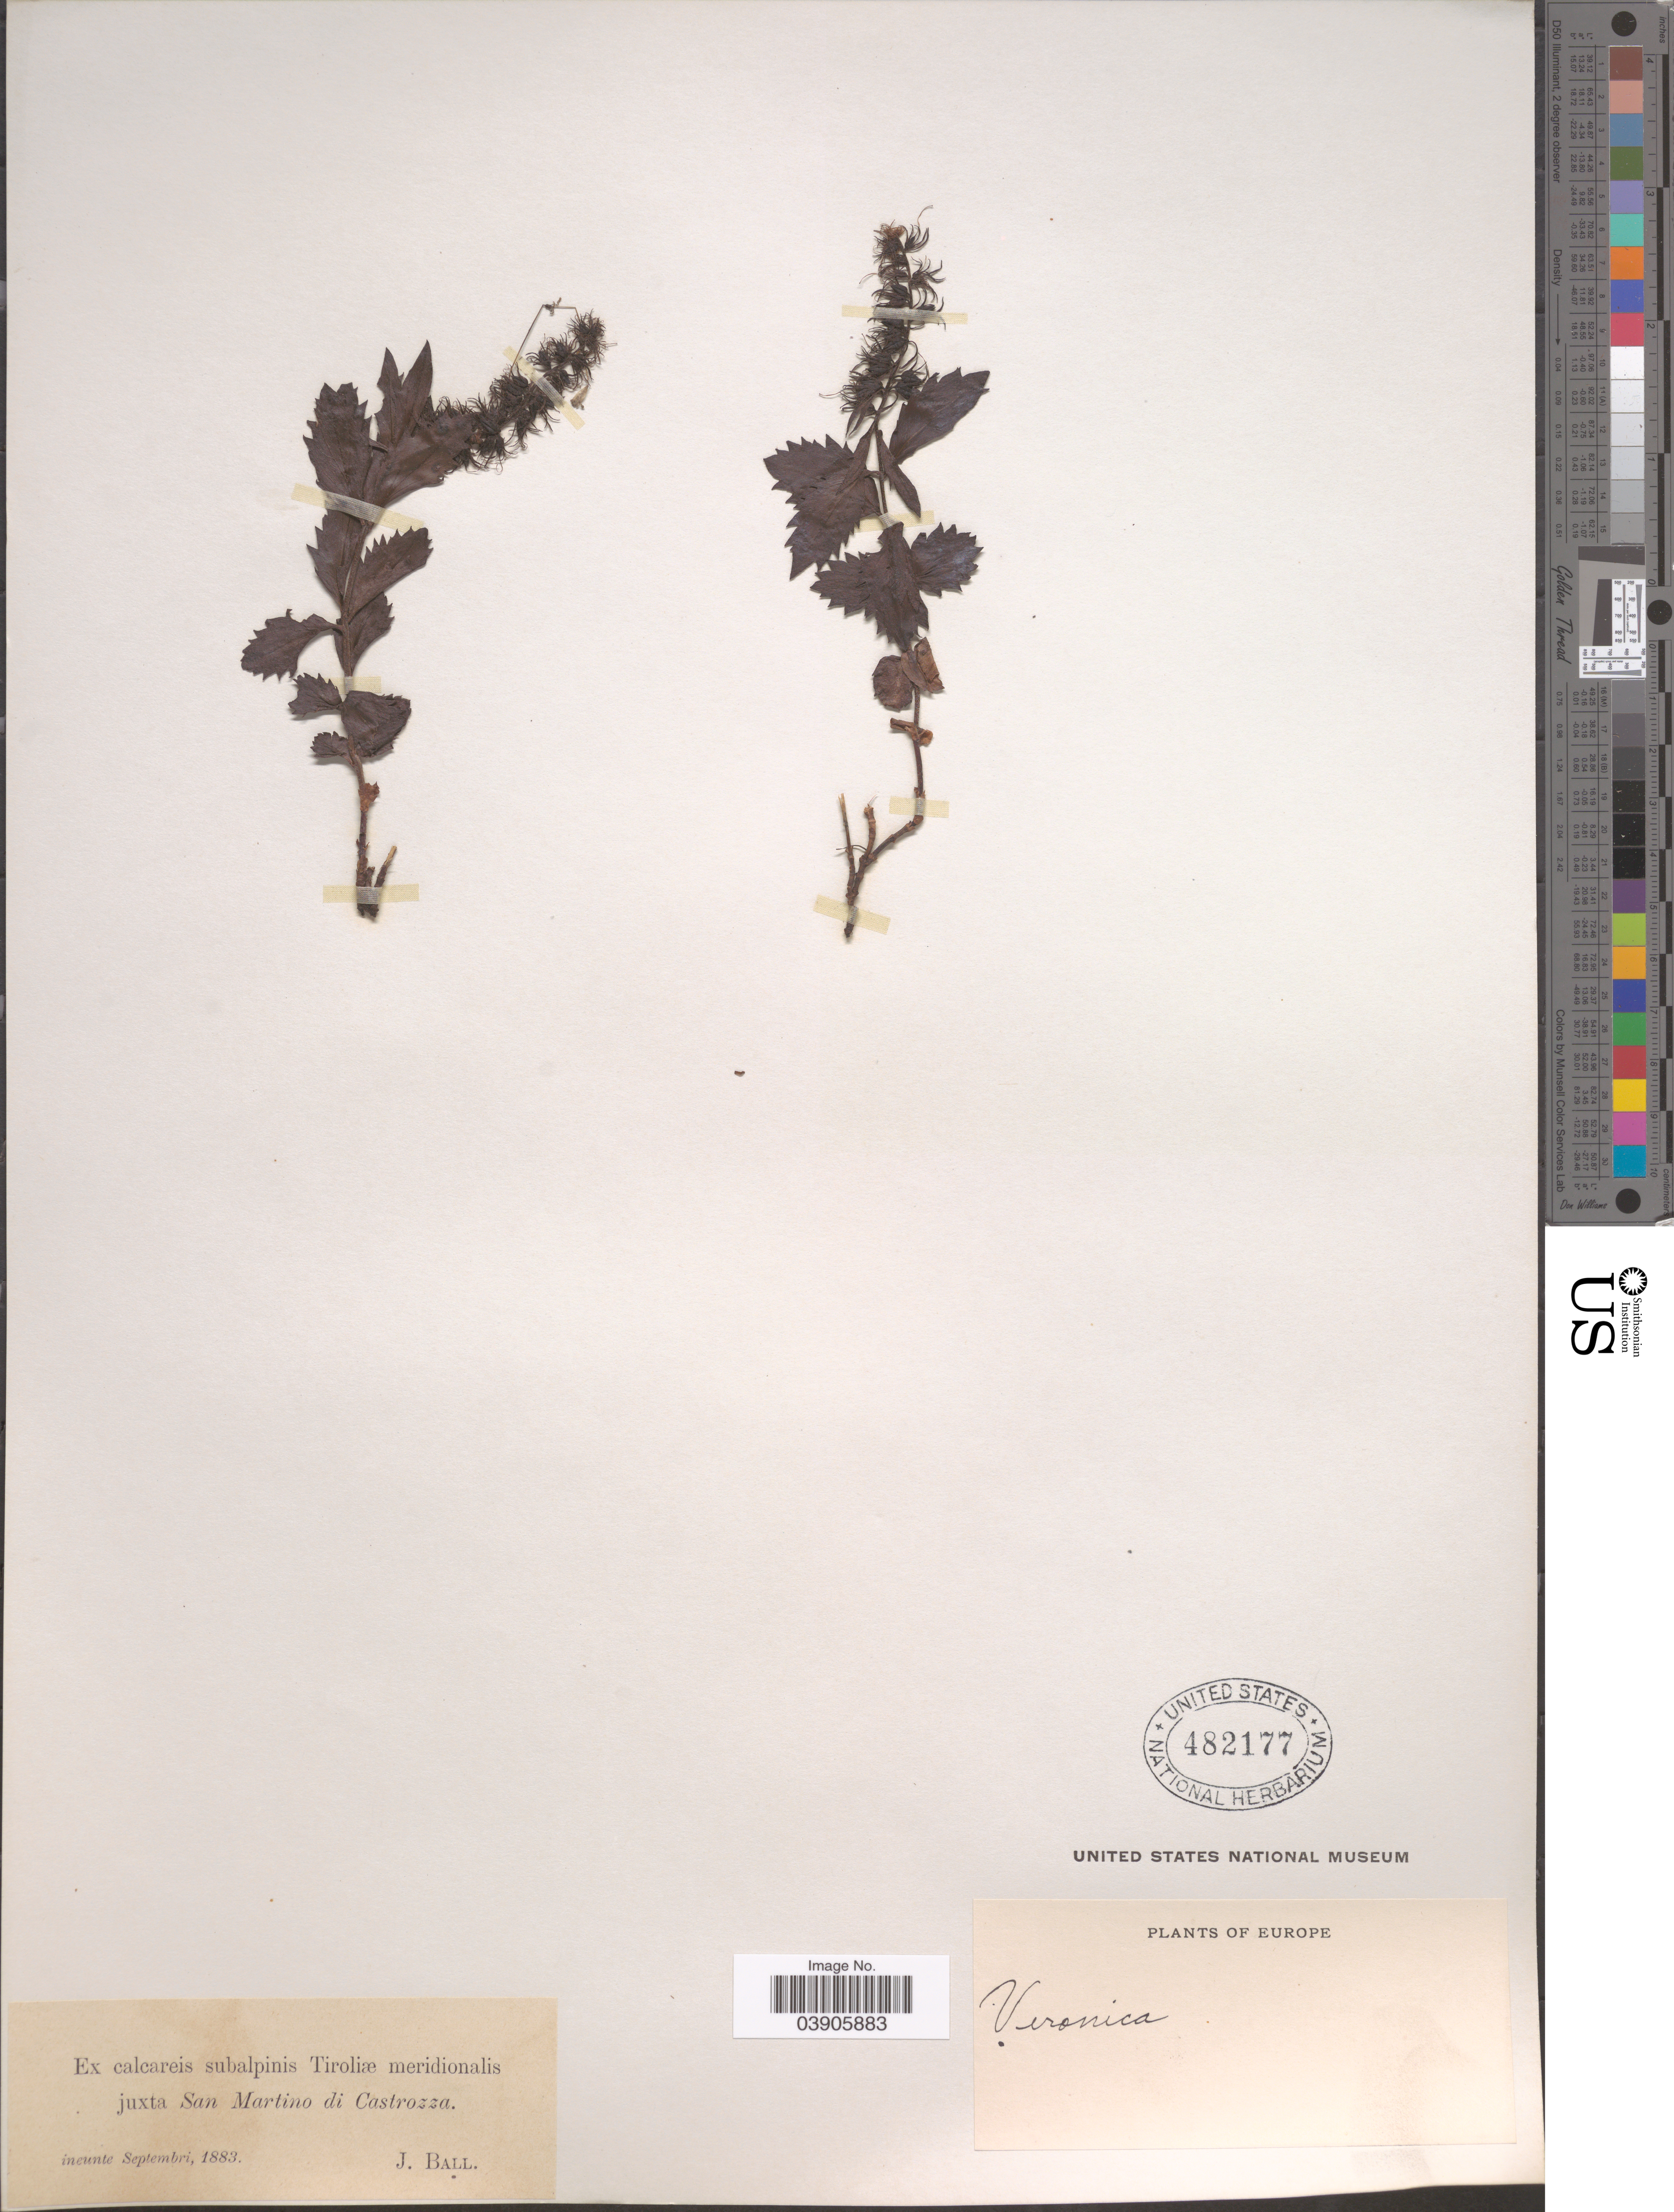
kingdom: Plantae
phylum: Tracheophyta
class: Magnoliopsida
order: Lamiales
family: Plantaginaceae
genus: Paederota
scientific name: Paederota sp.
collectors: J. Ball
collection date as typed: ineunte Septembri, 1883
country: Italy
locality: Ex calcareis subalpinis Tiroliæ meridionalis juxta San Martino di Castrozza. Europe.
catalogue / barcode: US 482177